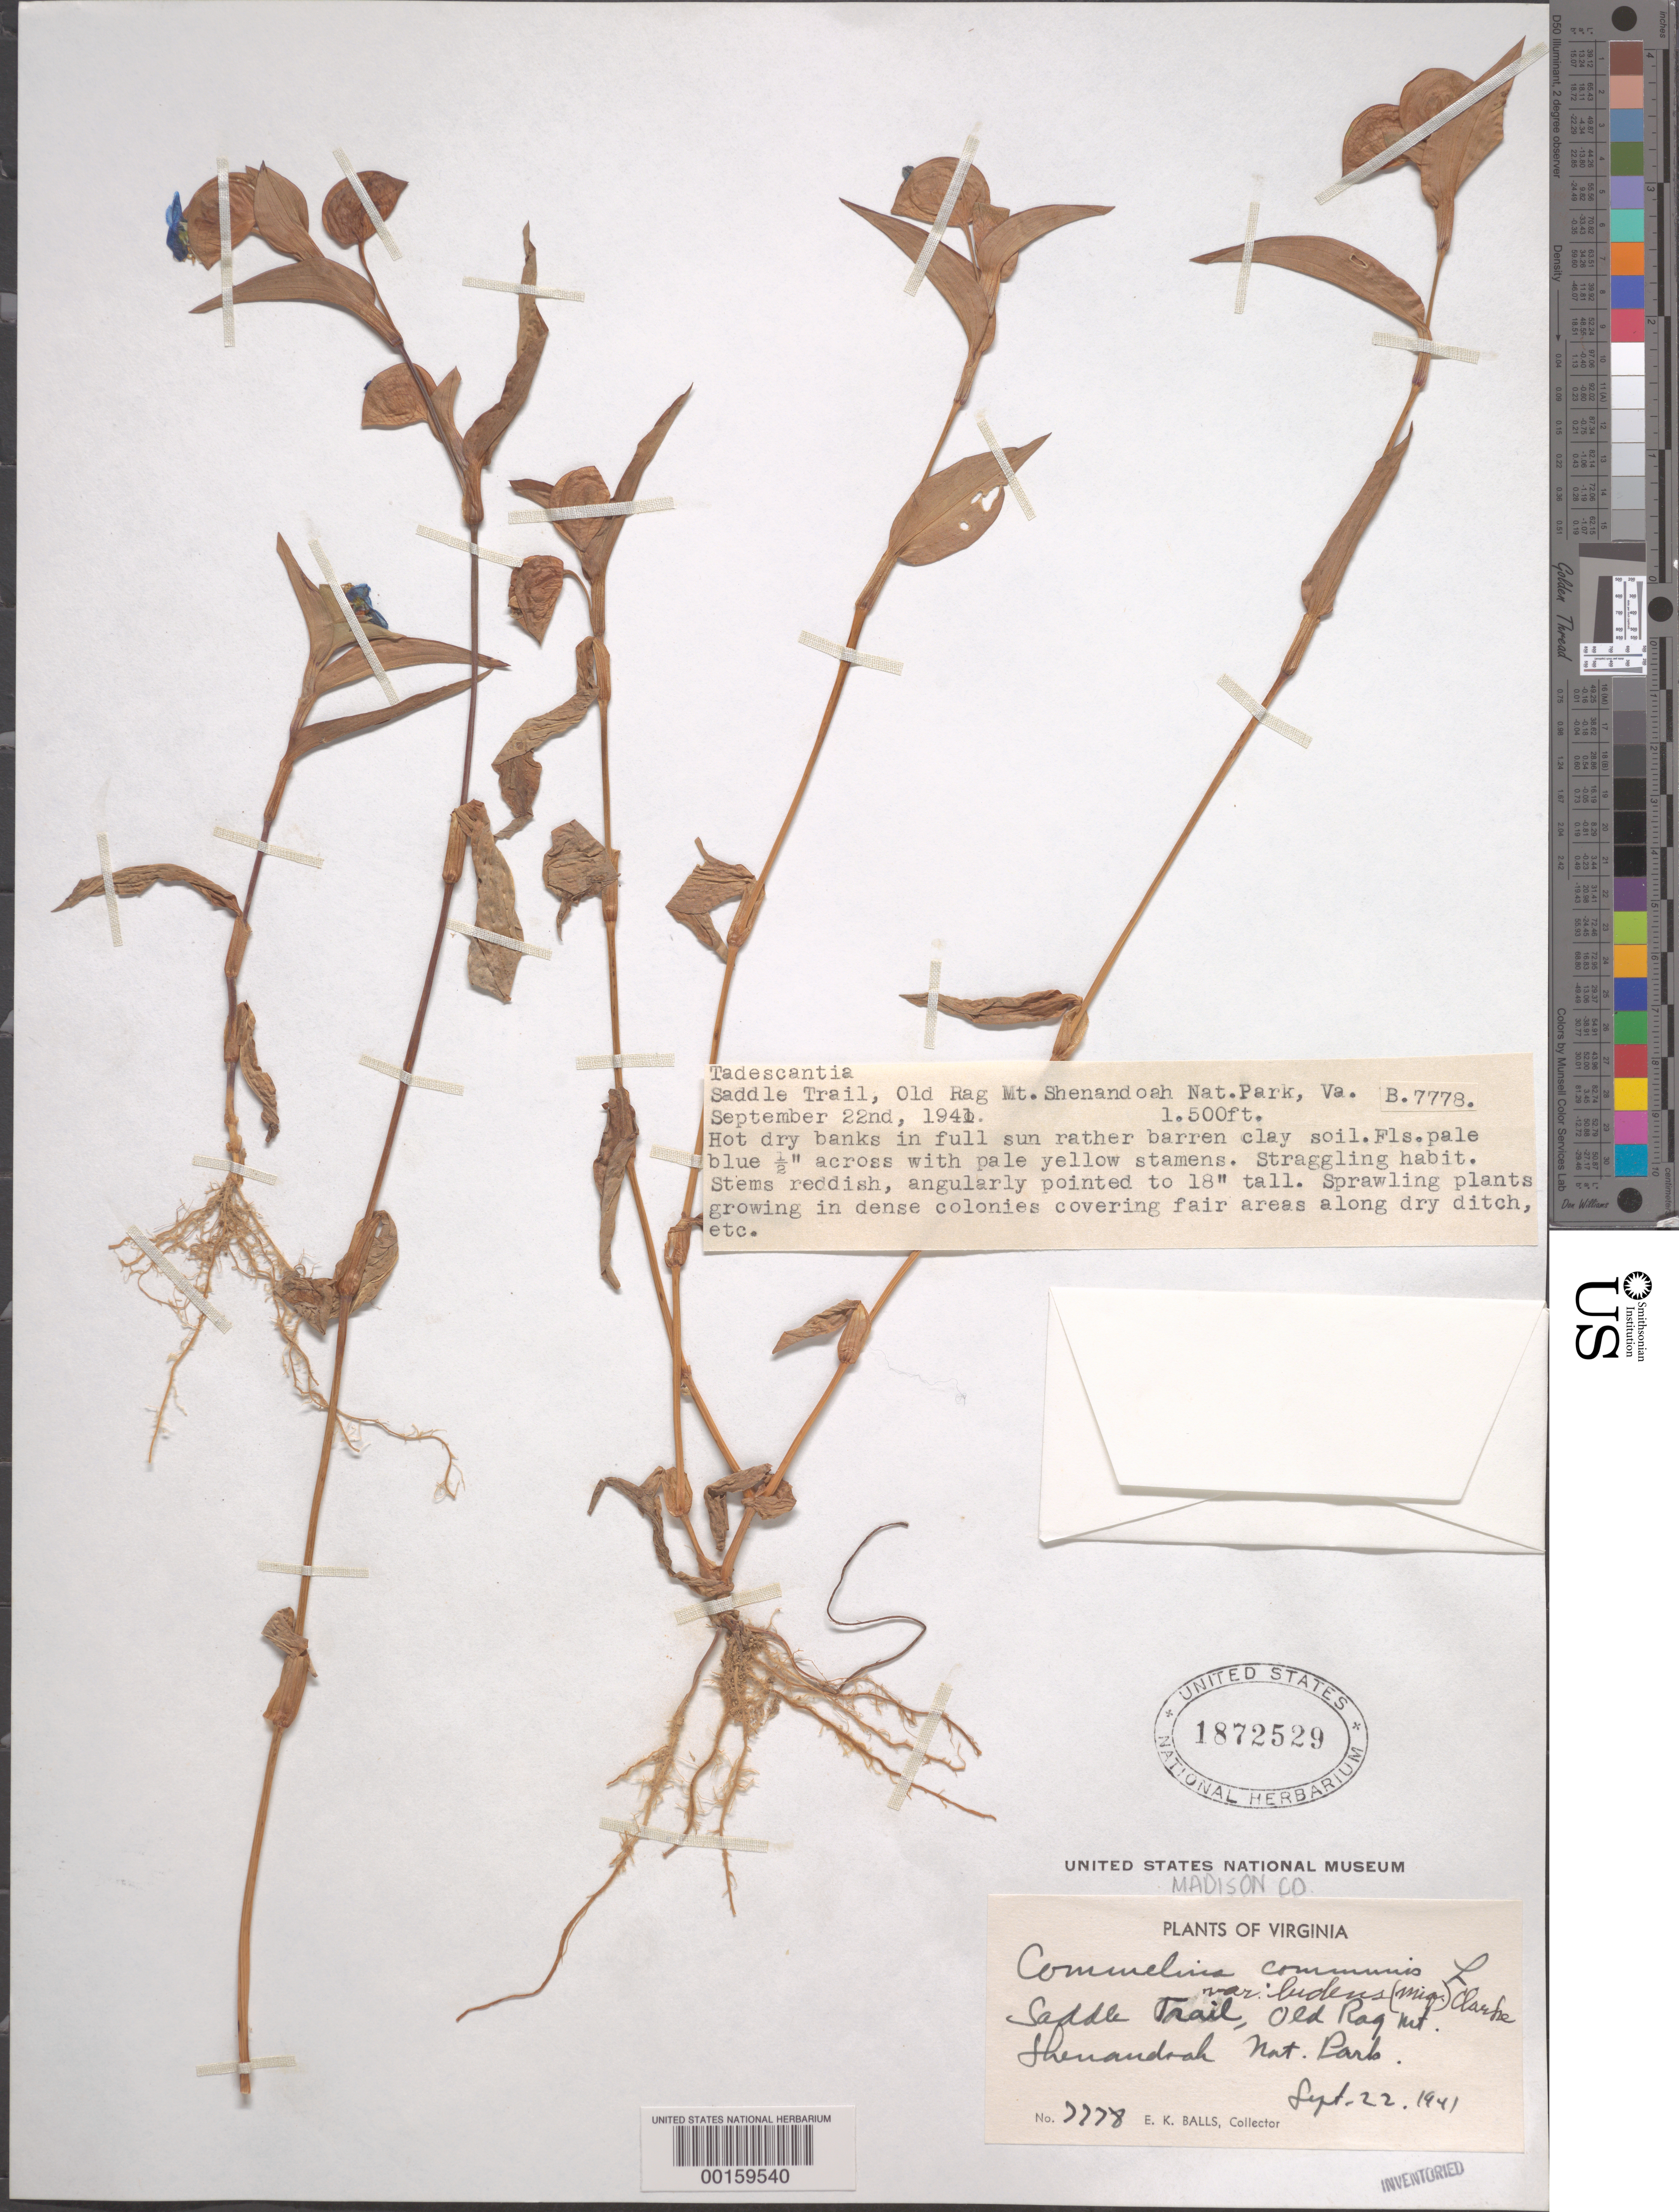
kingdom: Plantae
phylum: Tracheophyta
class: Liliopsida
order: Commelinales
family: Commelinaceae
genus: Commelina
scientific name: Commelina communis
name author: L.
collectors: E. K. Balls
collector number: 7778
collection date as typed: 22 Sep 1941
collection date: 1941-09-22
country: United States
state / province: Virginia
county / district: Madison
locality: Shen. nat. pk., saddle trail, old rag mt.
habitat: Hot dry banks, full sun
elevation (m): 458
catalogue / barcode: US 1872529